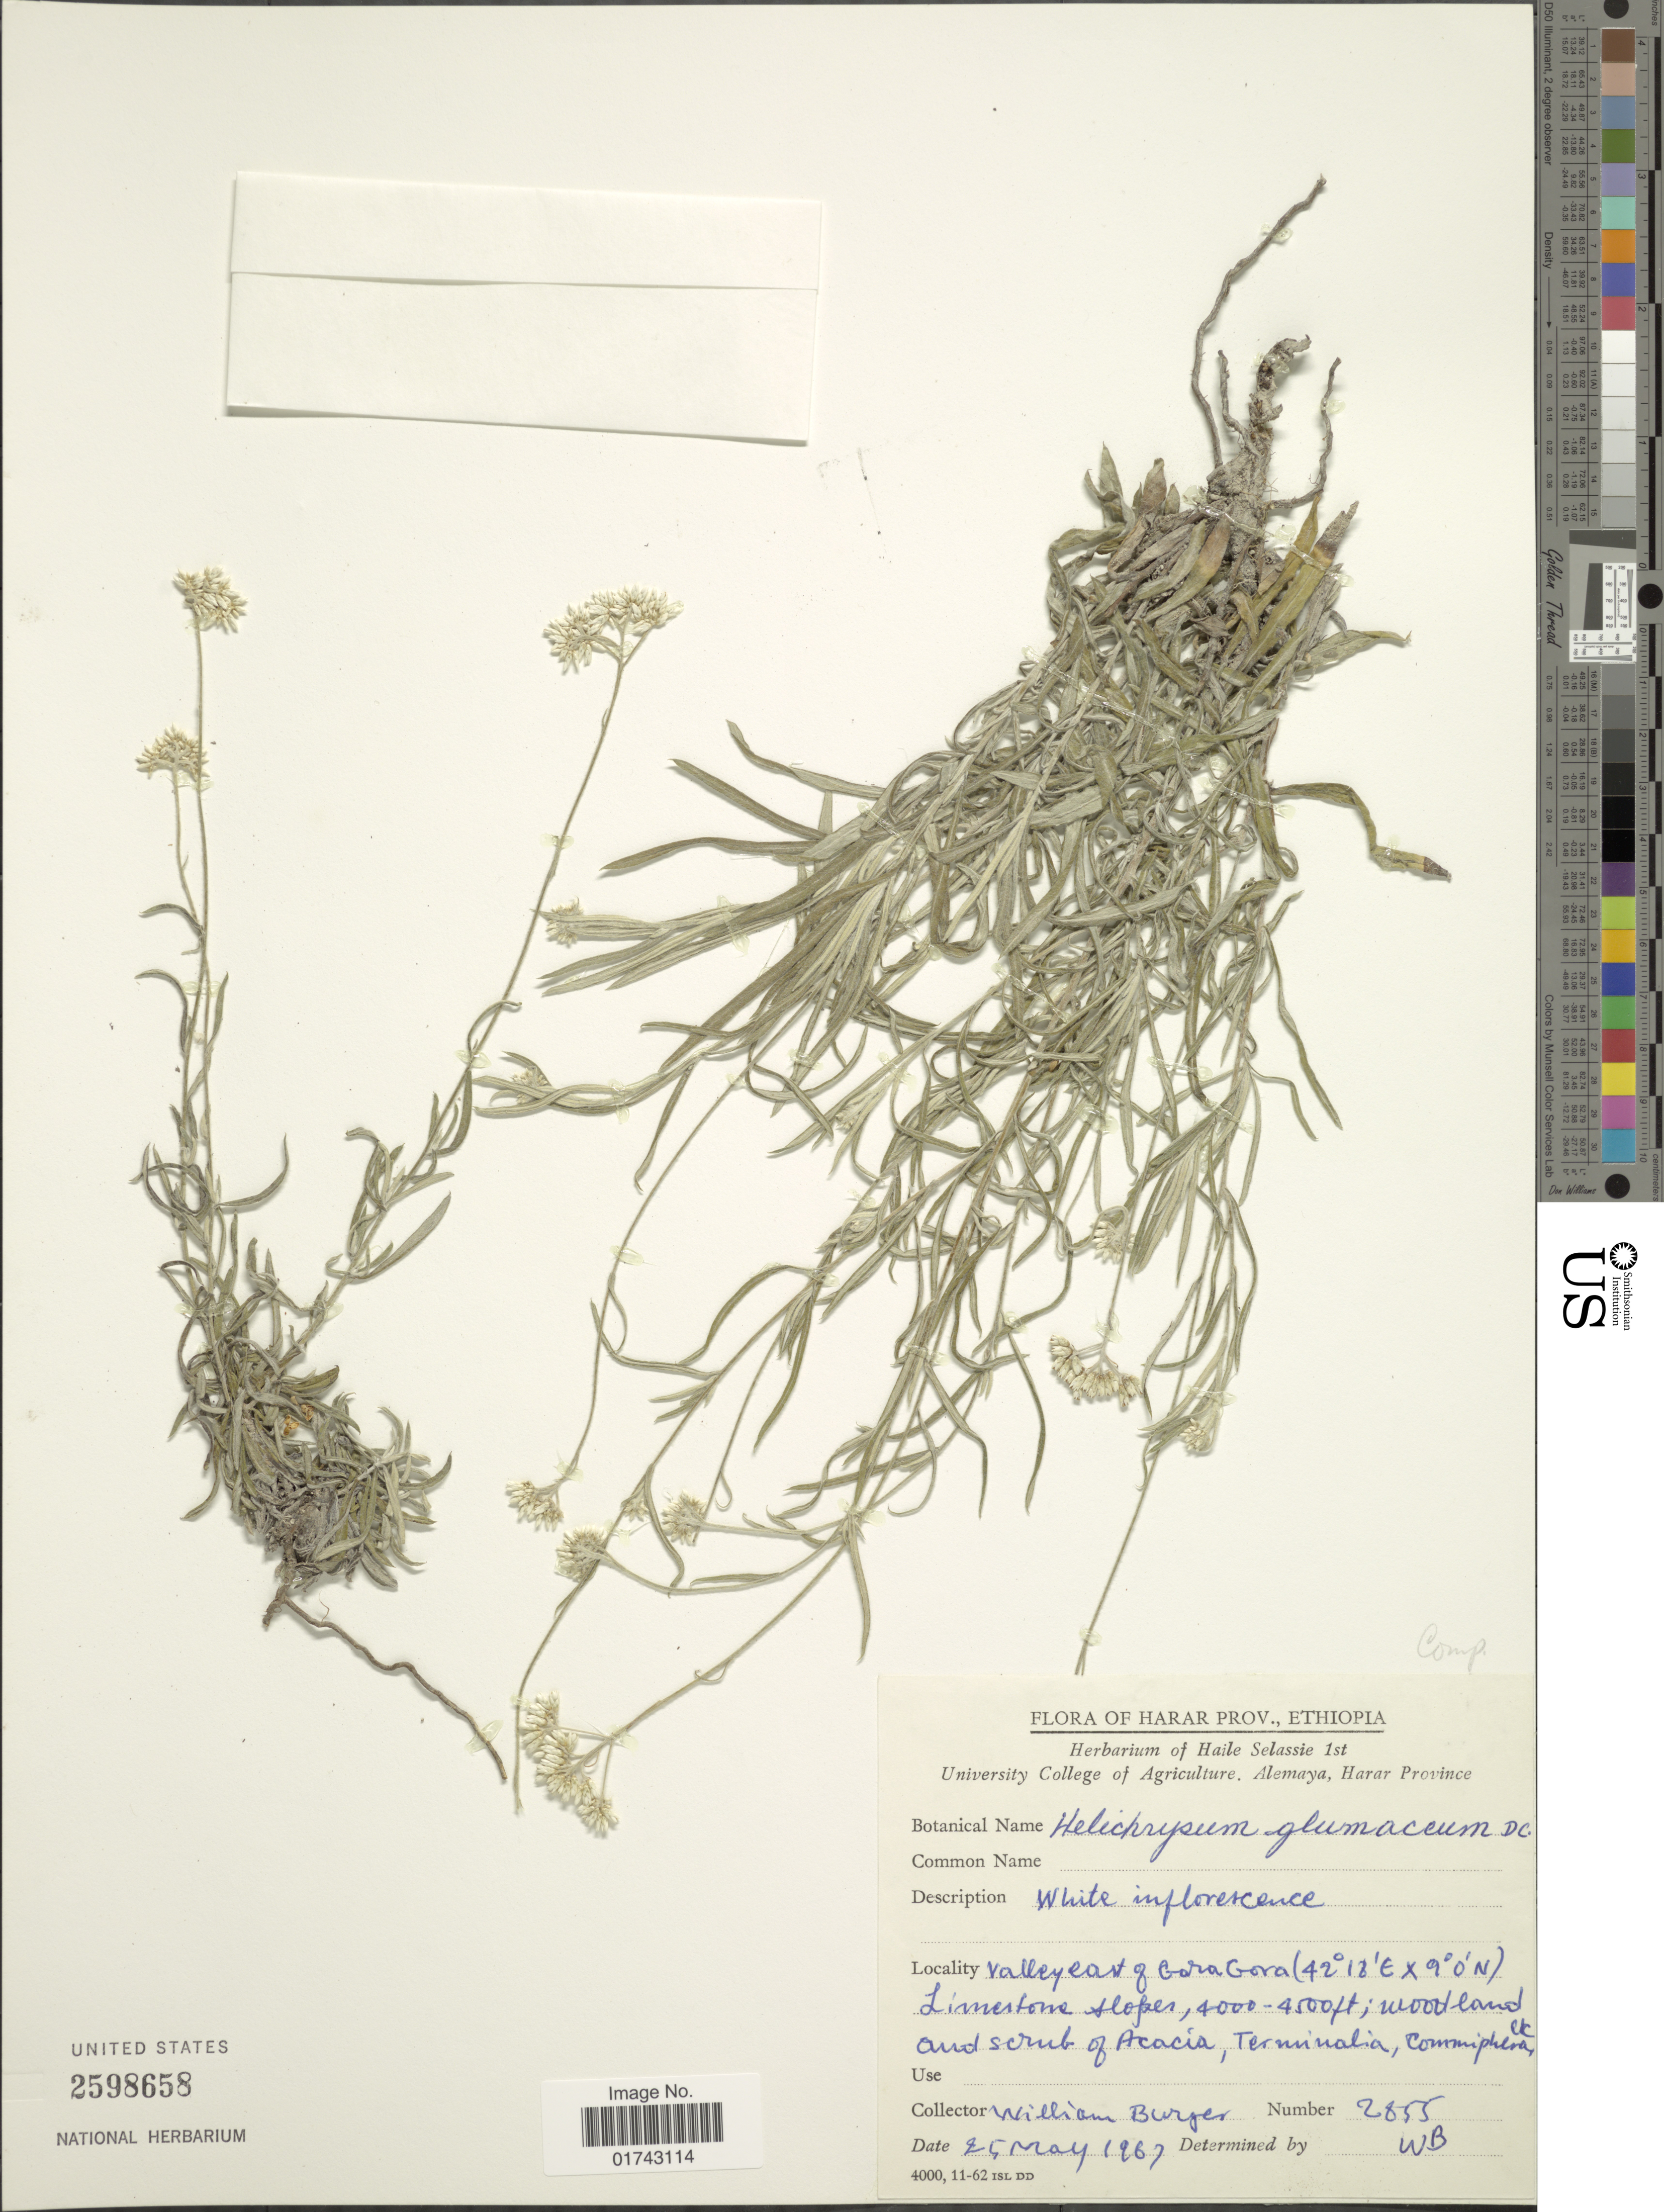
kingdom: Plantae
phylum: Tracheophyta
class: Magnoliopsida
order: Asterales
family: Asteraceae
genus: Helichrysum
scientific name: Helichrysum glumaceum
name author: DC.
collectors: W. Burger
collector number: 2855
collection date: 1967-05-25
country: Ethiopia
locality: Harar Prov., Valley east of Gora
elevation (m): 1219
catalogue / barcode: US 2598658